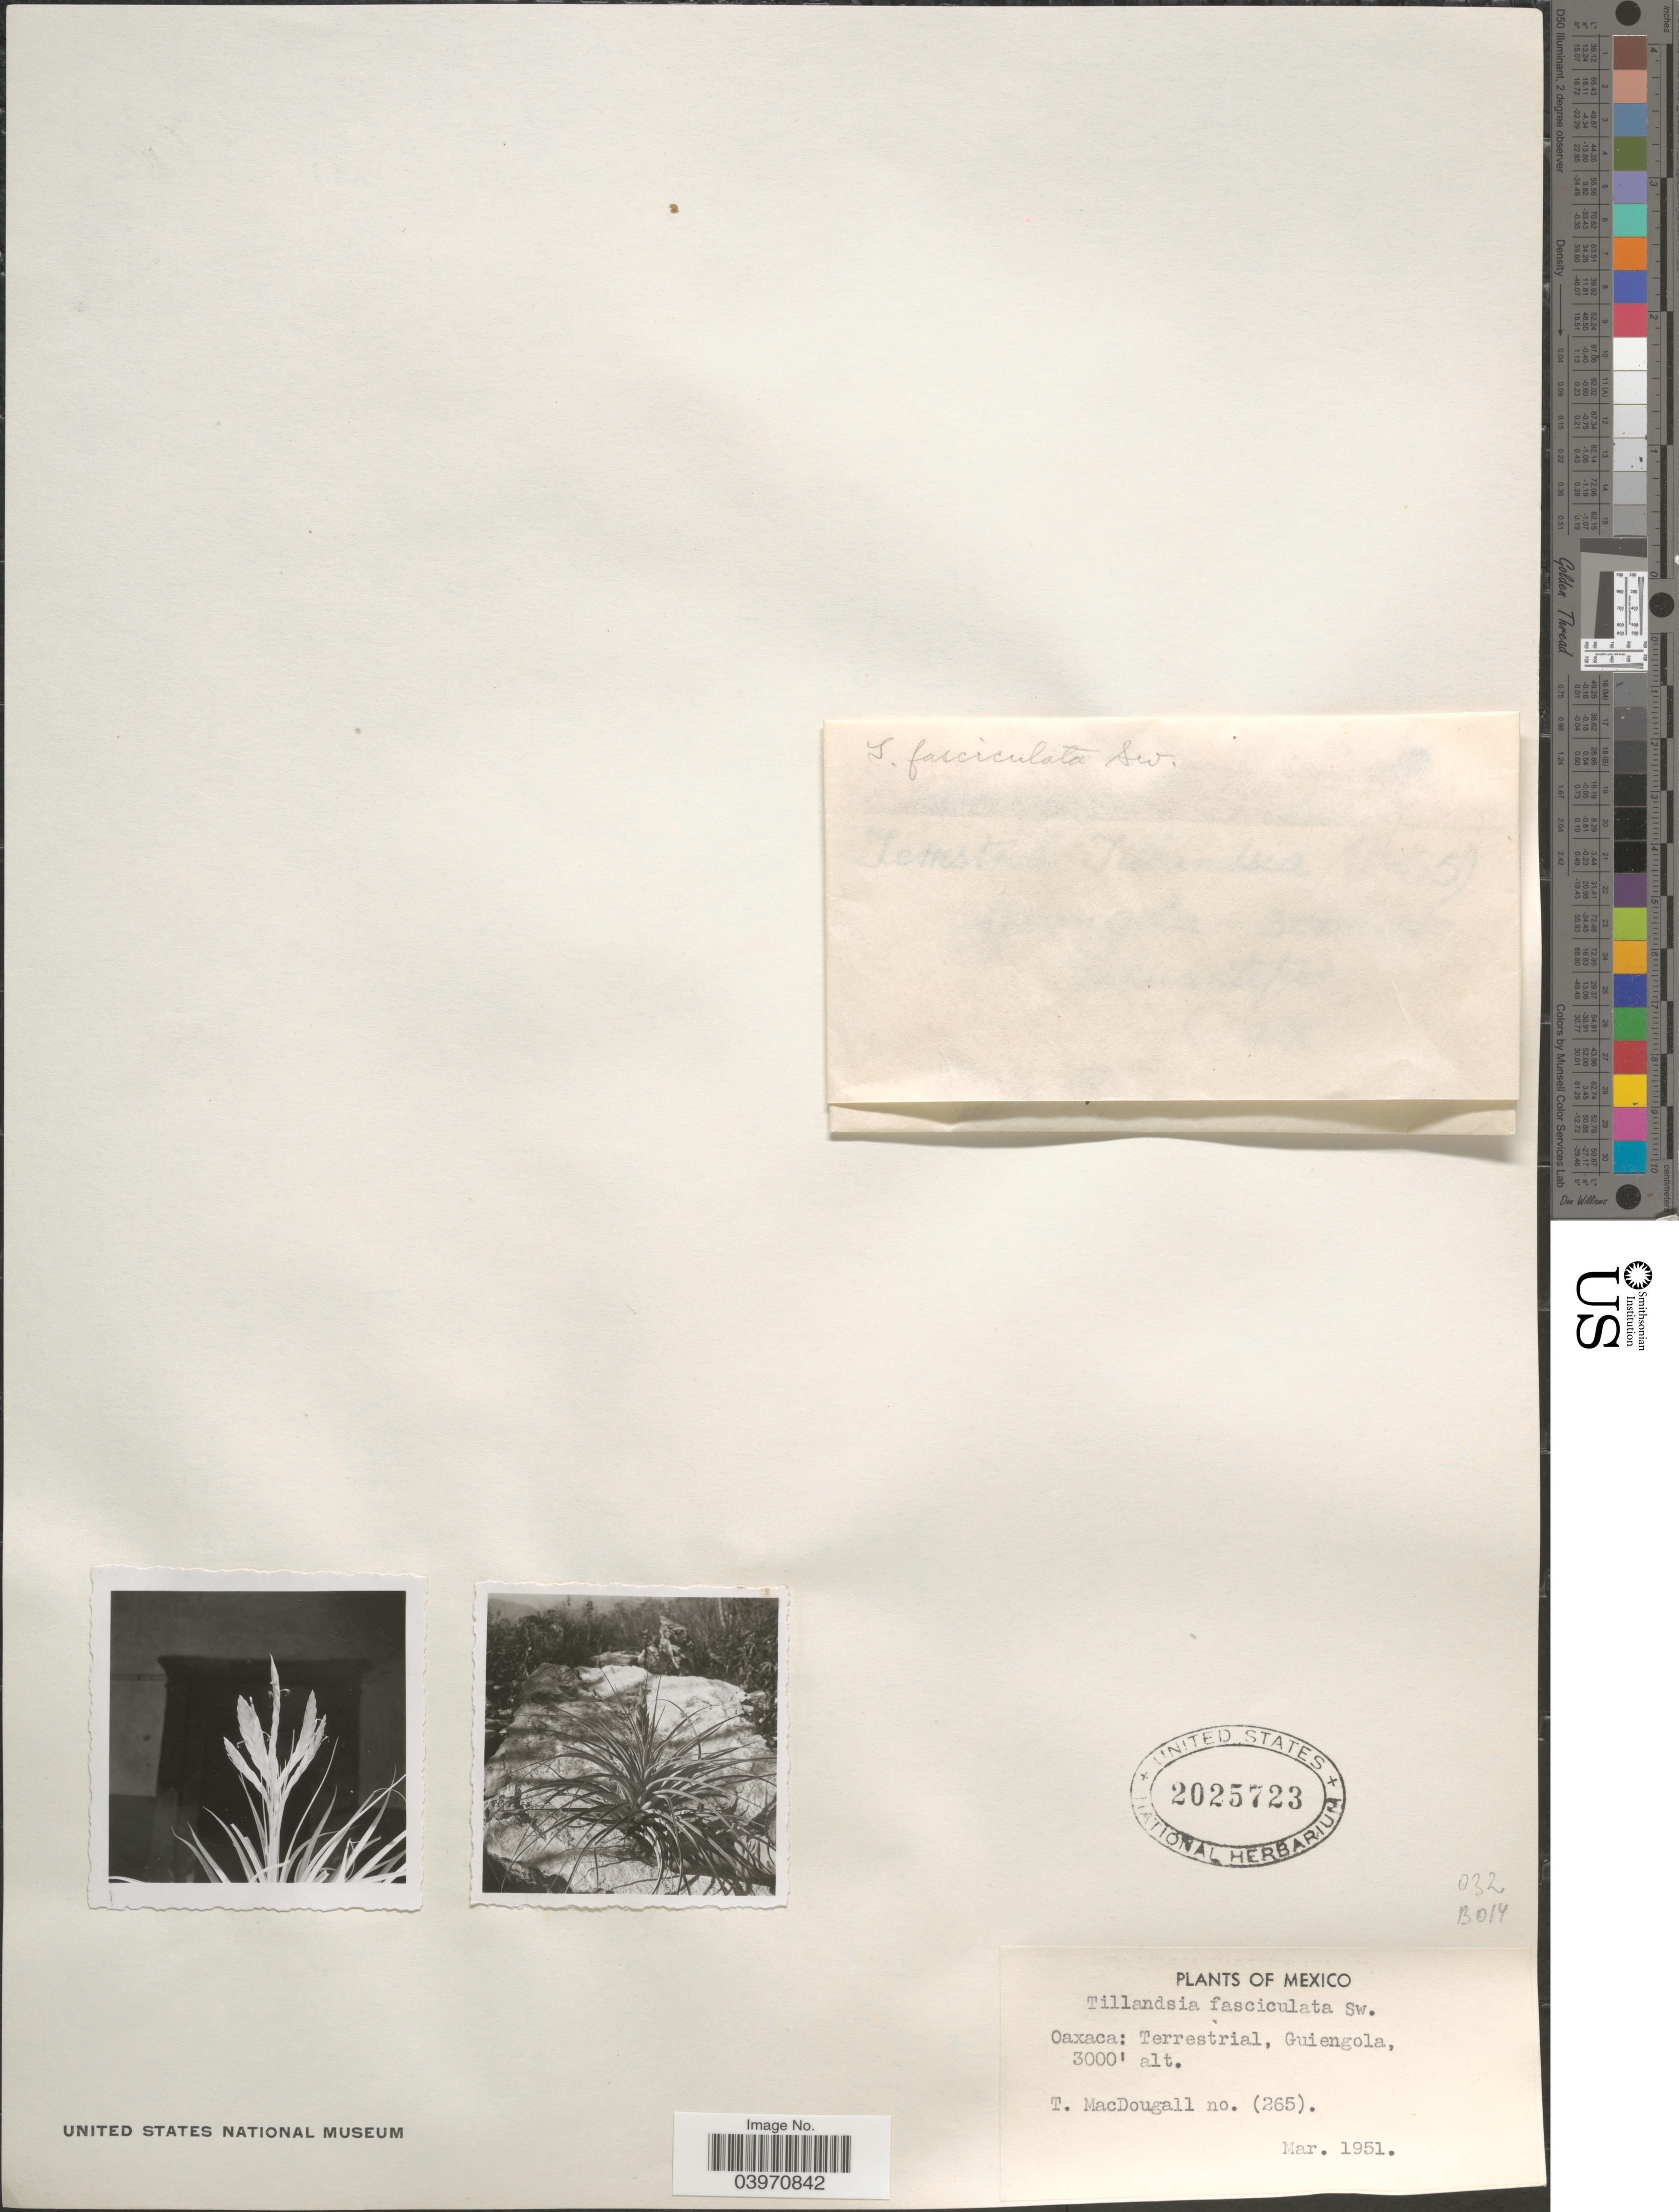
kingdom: Plantae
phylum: Tracheophyta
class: Liliopsida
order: Poales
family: Bromeliaceae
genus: Tillandsia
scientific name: Tillandsia festucoides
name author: Brongn. ex Mez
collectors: T. B. MacDougall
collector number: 265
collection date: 1951-03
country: Mexico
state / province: Oaxaca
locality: Terrestrial, Guiengola.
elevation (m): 914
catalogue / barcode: US 2025723